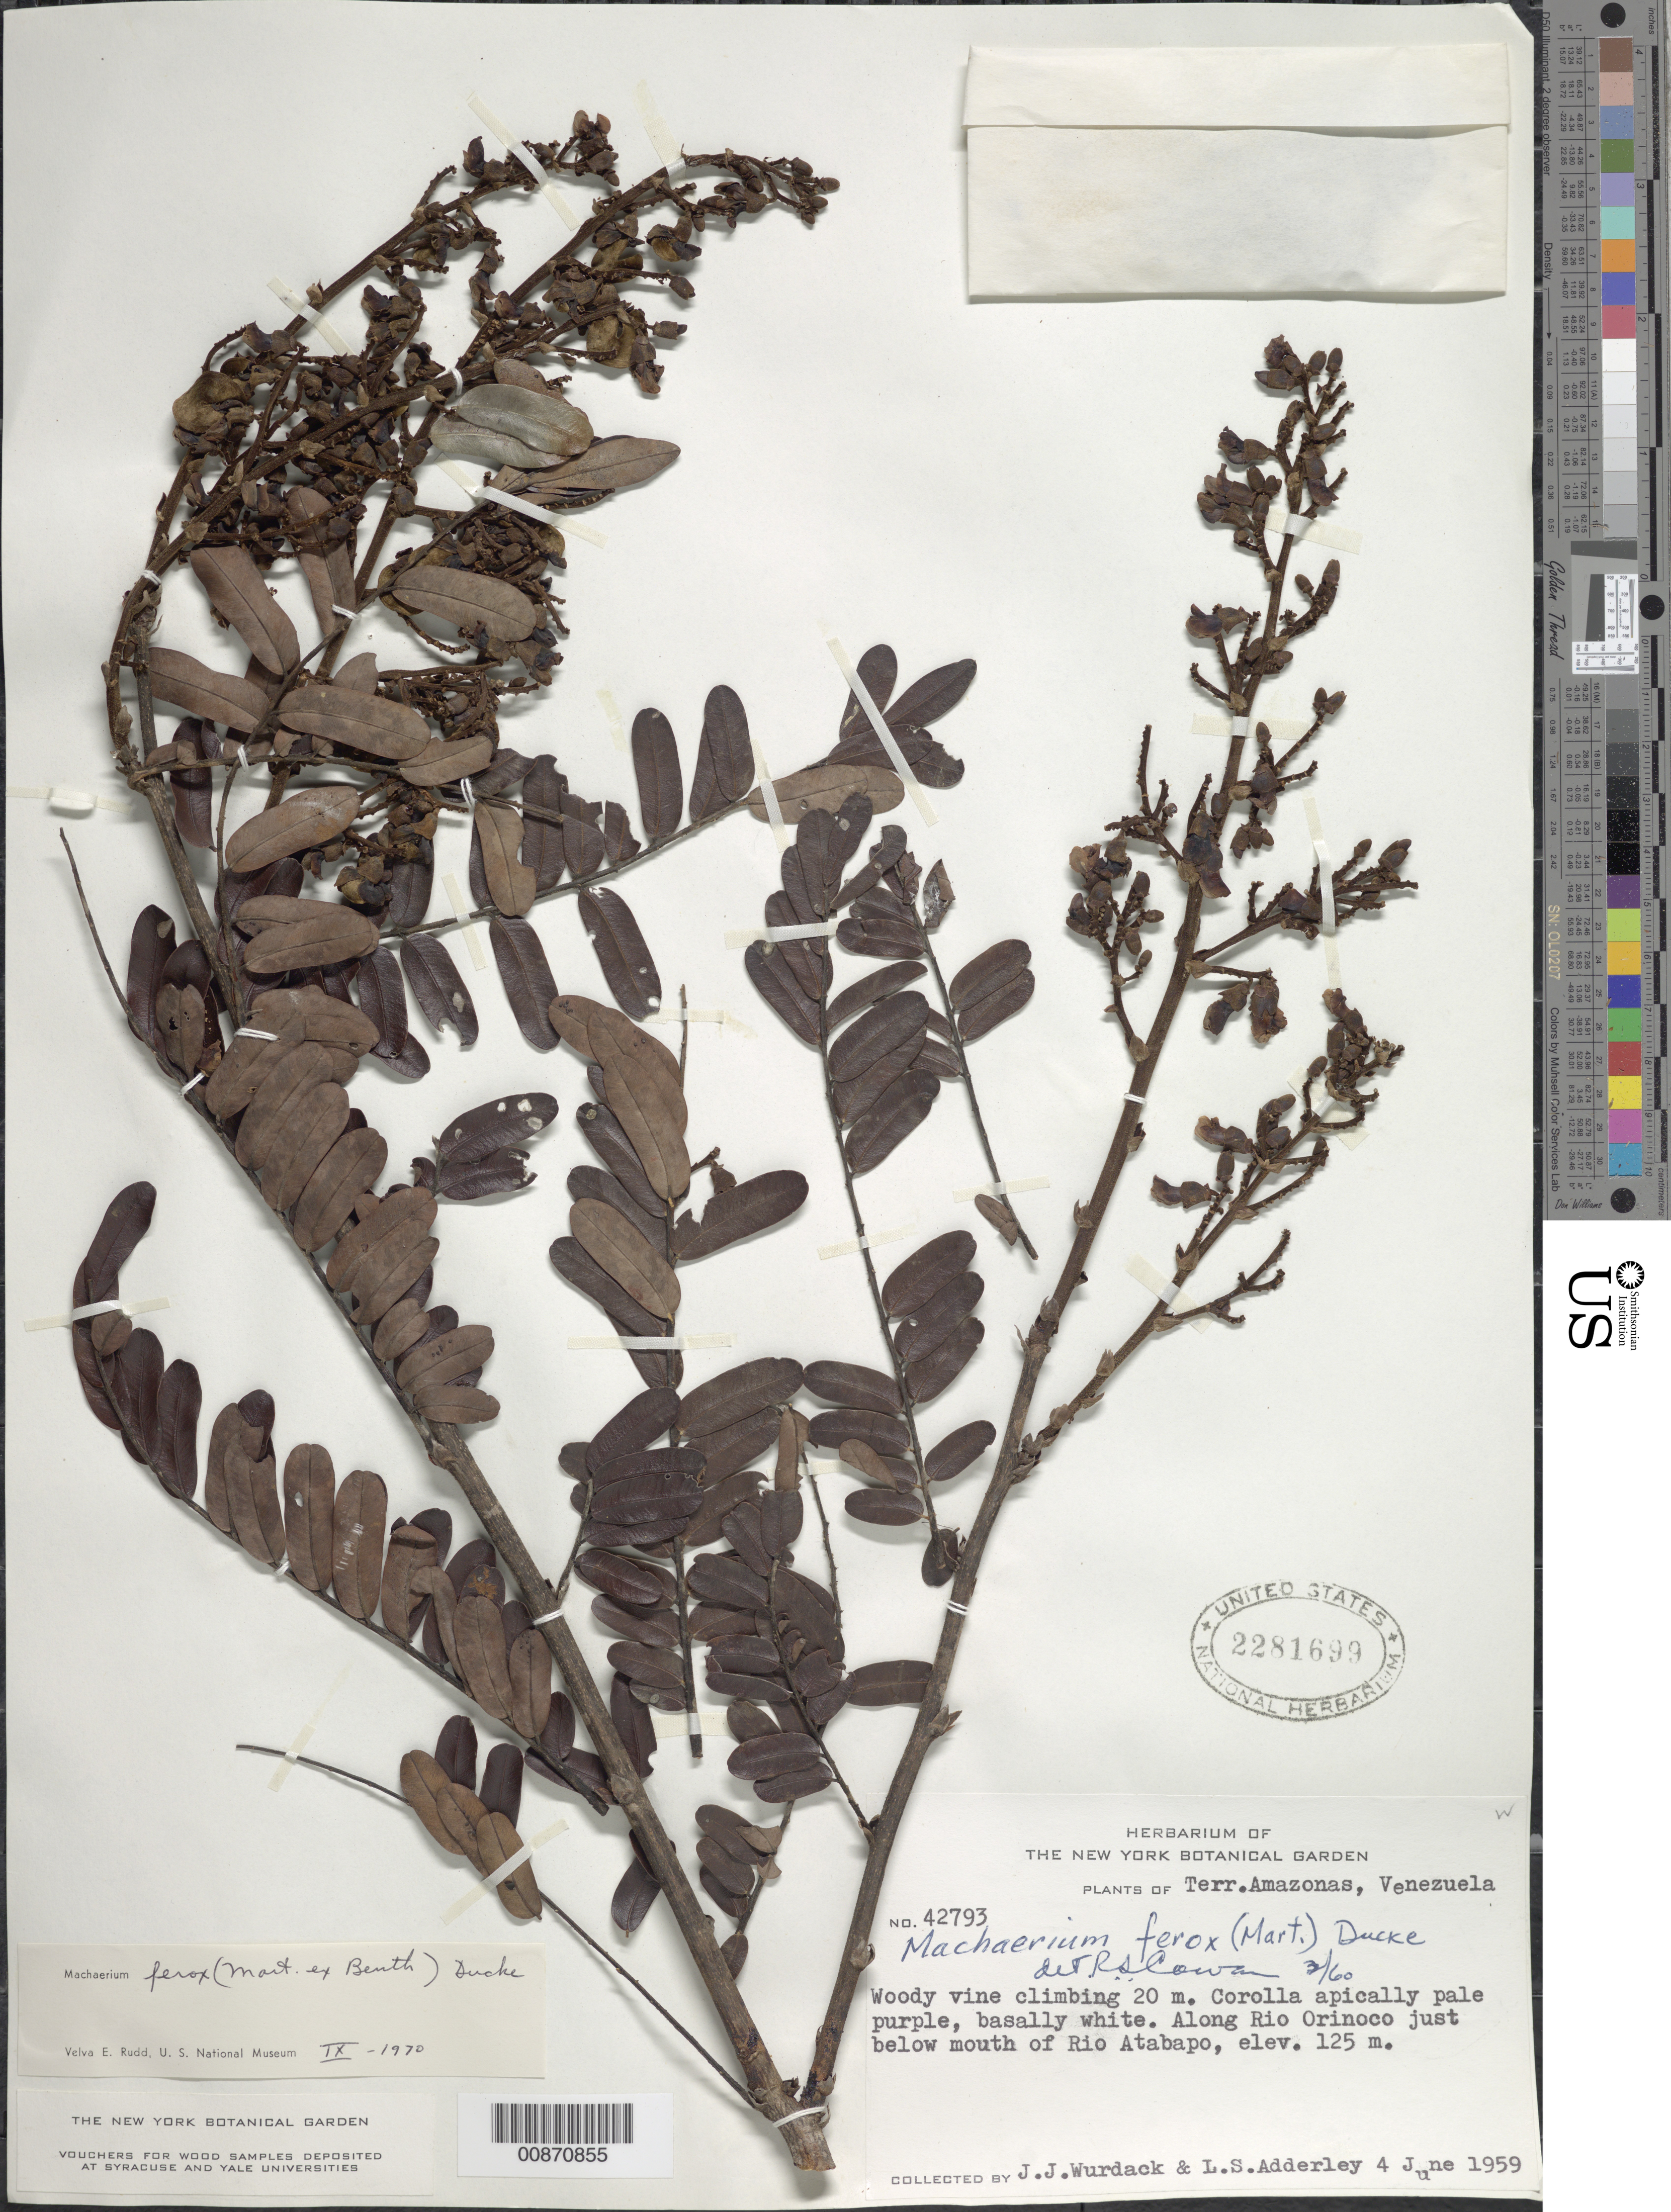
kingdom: Plantae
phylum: Tracheophyta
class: Magnoliopsida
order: Fabales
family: Fabaceae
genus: Machaerium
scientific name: Machaerium ferox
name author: (Mart. ex Benth.) Ducke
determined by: Rudd, V. E.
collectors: J. J. Wurdack & L. S. Adderley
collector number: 42793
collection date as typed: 4-Jun-59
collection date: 1959-06-04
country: Venezuela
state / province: Amazonas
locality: Río Orinoco, Río Atabapo, just below mouth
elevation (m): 125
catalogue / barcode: US 2281699